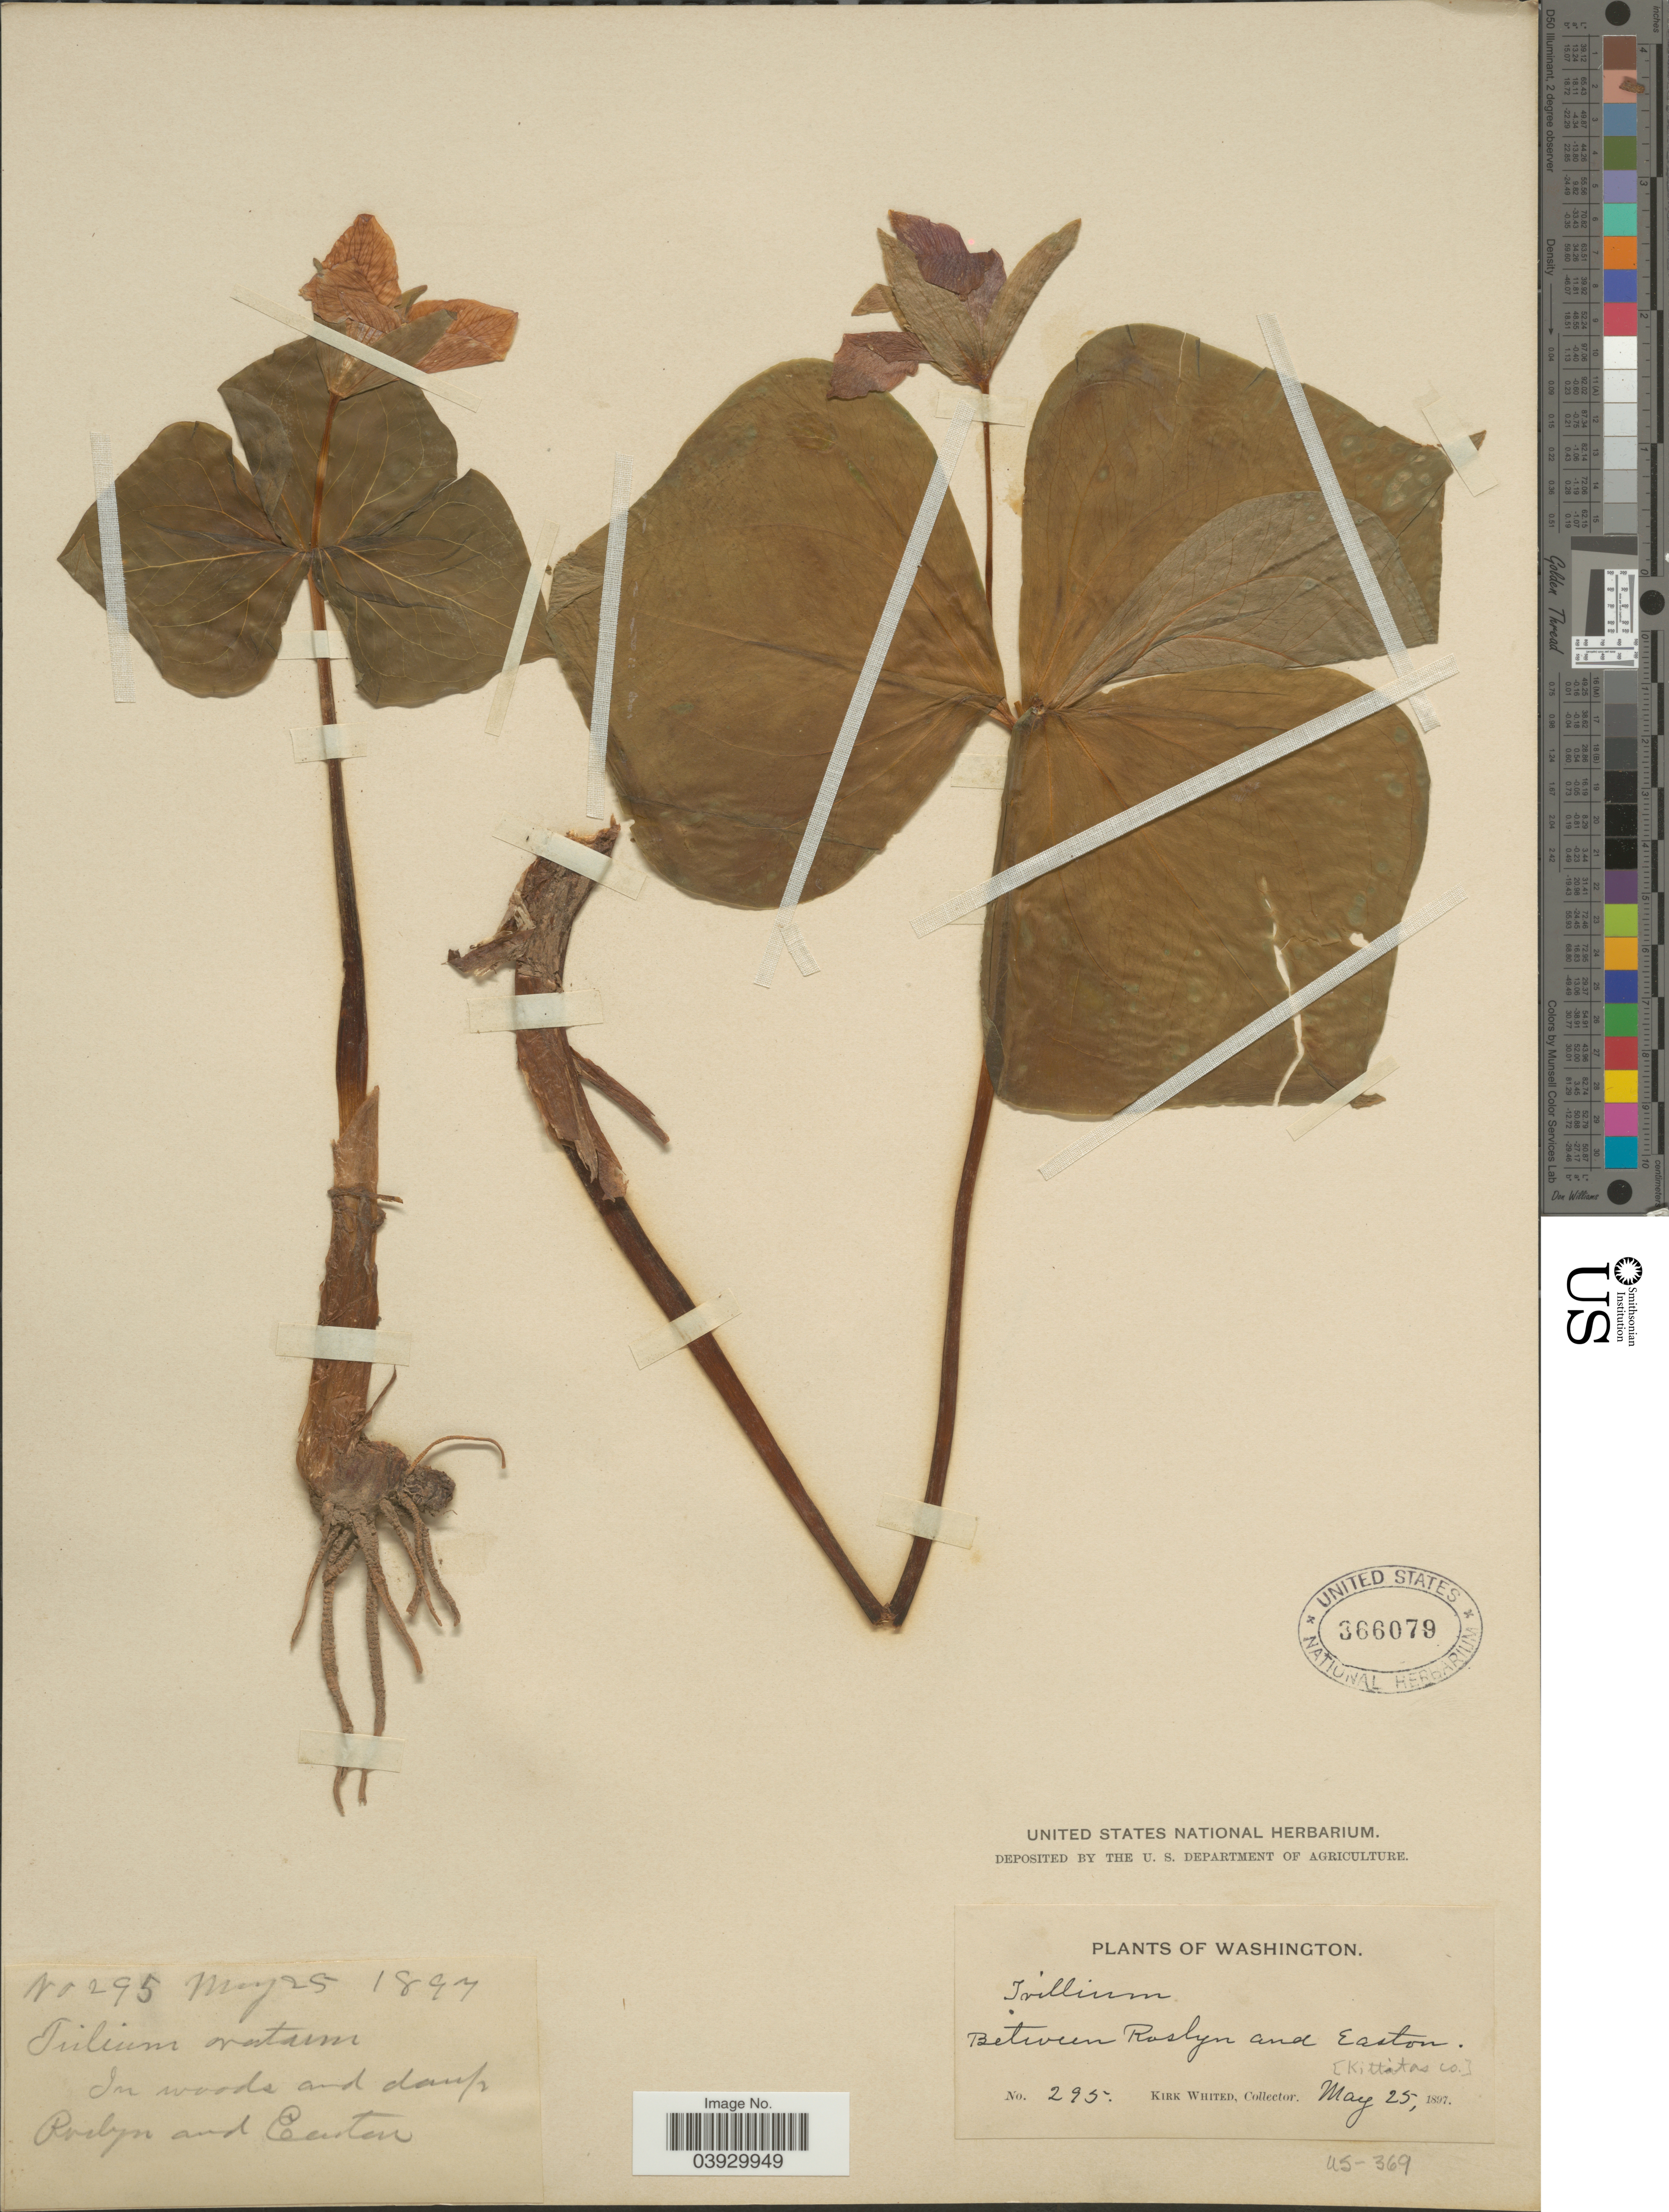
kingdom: Plantae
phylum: Tracheophyta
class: Liliopsida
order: Liliales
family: Melanthiaceae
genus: Trillium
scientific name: Trillium ovatum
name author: Pursh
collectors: K. Whited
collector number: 295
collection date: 1897-05-25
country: United States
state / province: Washington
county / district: Kittitas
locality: Between Roslyn and Easton. Kittitas Co.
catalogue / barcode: US 366079